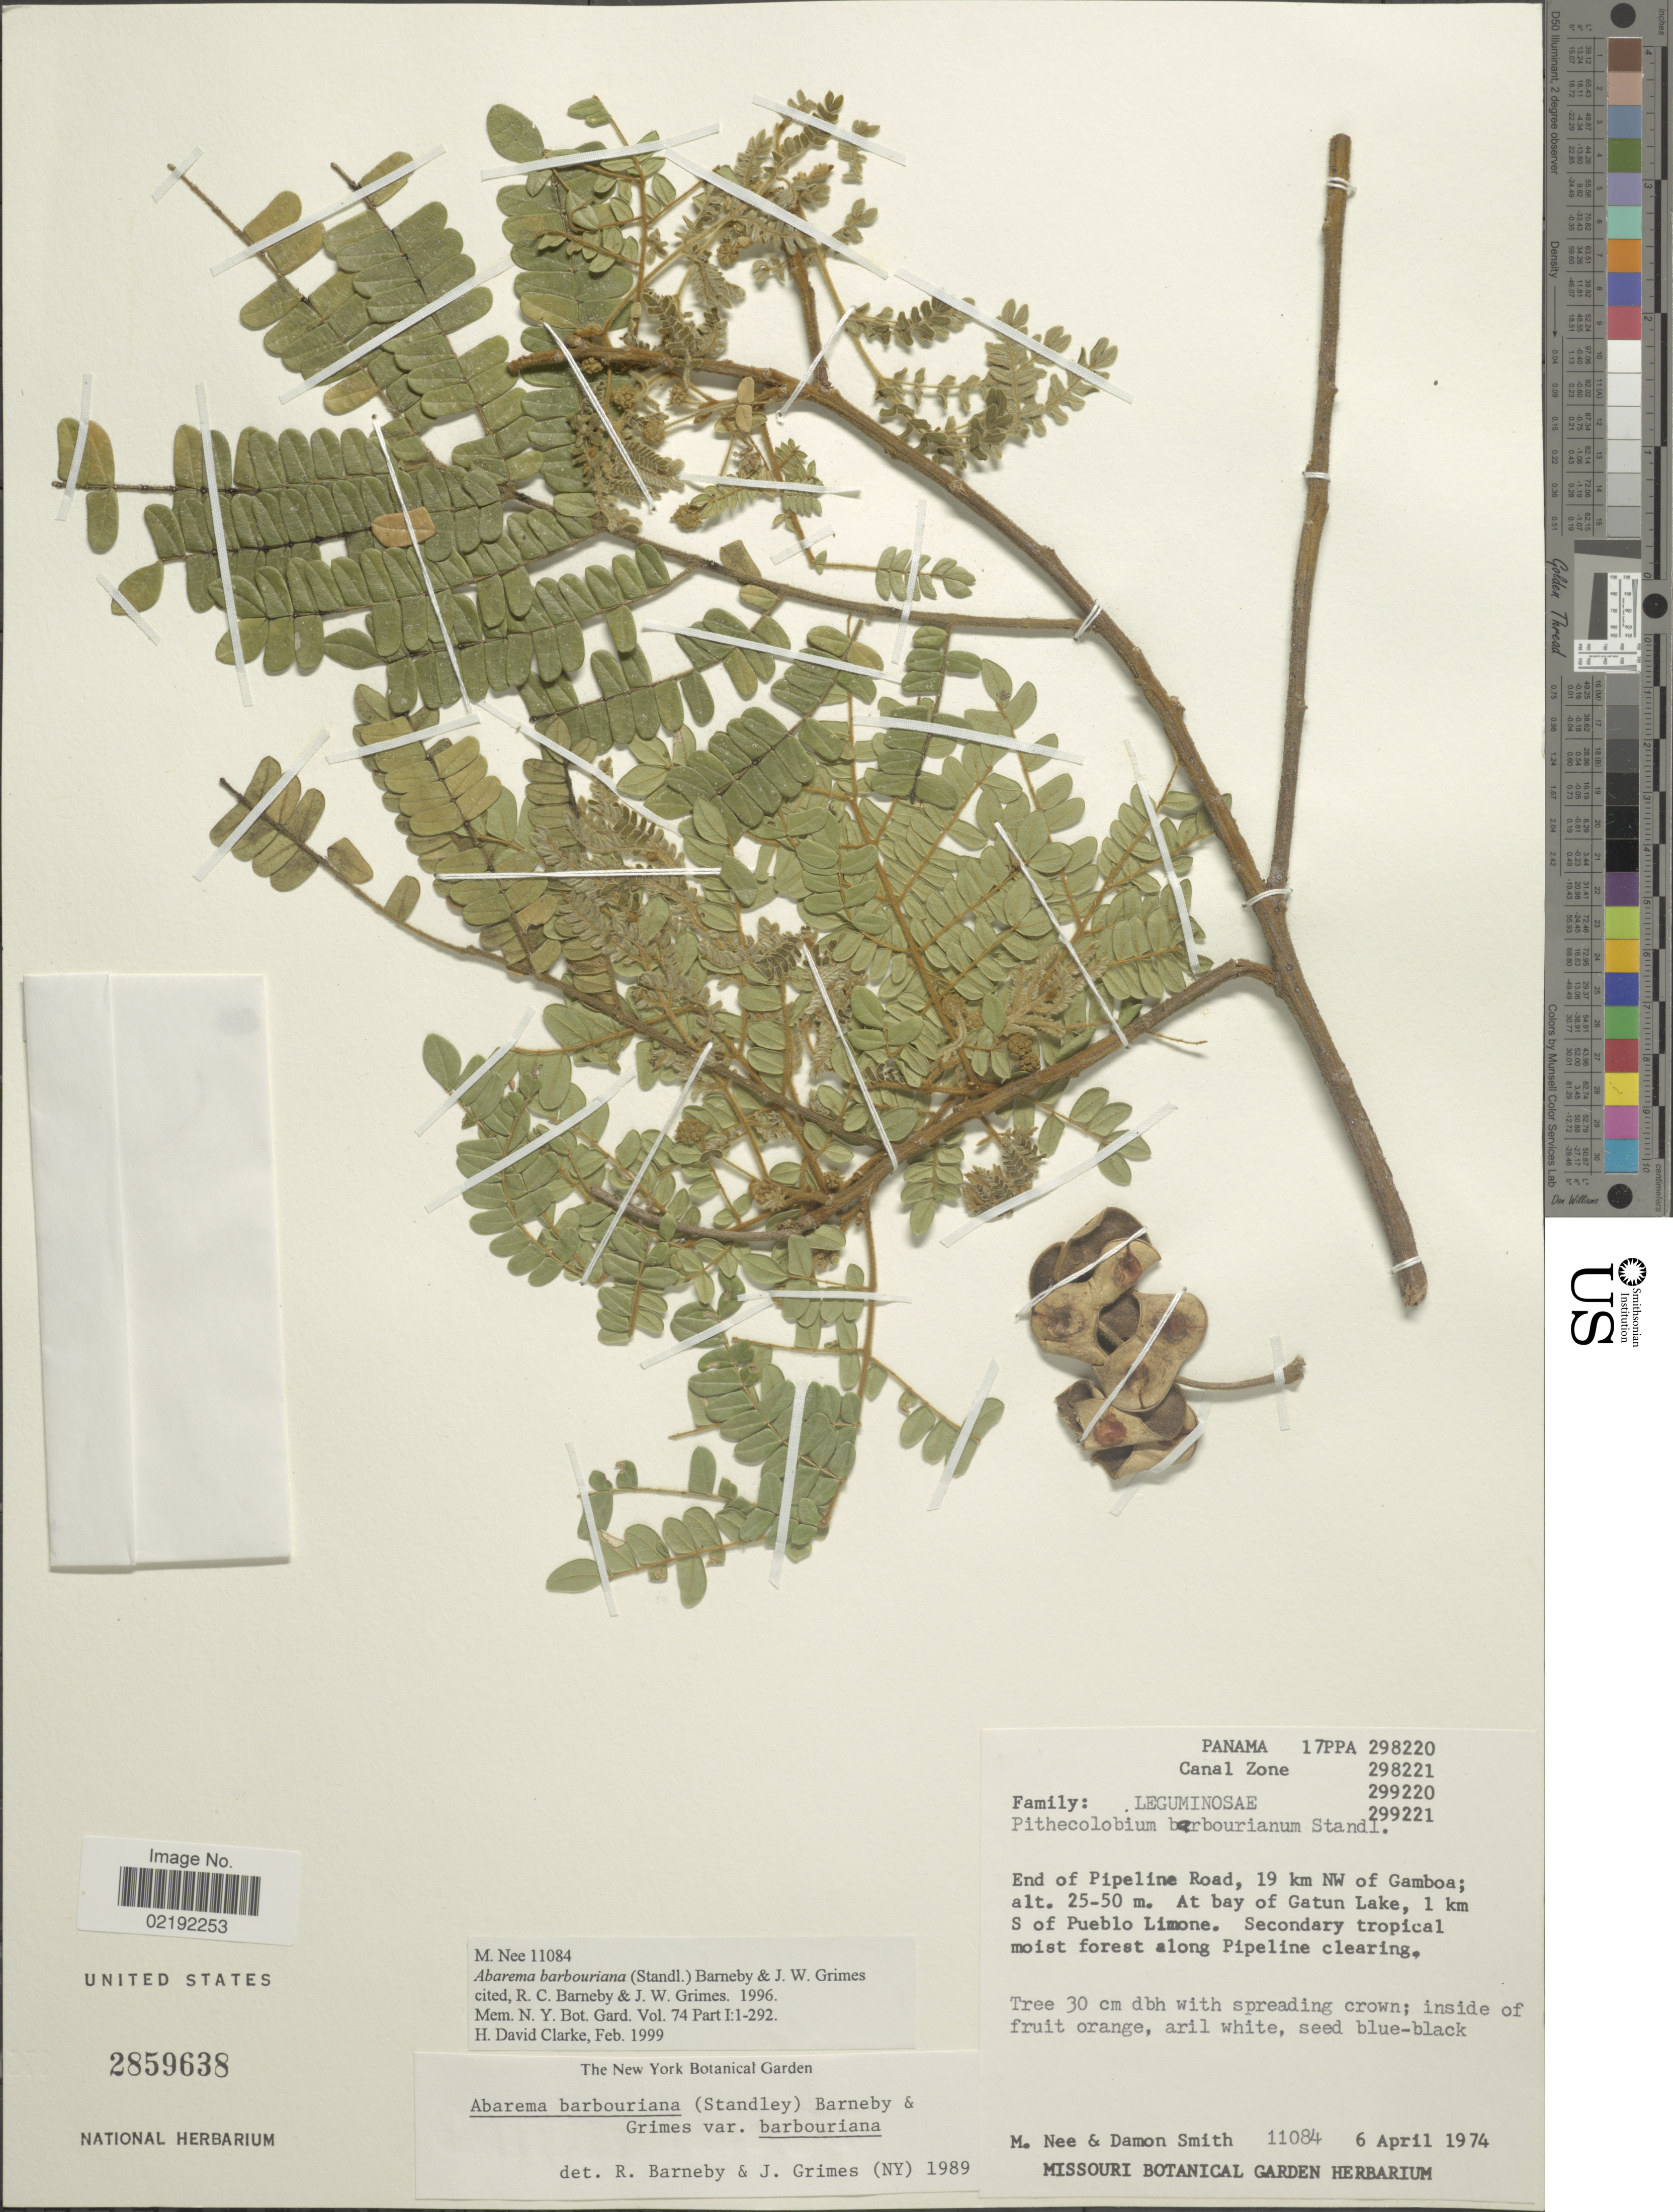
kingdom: Plantae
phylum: Tracheophyta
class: Magnoliopsida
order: Fabales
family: Fabaceae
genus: Abarema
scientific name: Abarema barbouriana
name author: (Standl.) Barneby & J.W. Grimes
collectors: M. Nee & D. A. Smith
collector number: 11084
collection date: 1974-04-06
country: Panama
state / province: Colón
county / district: Canal Zone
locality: Canal Zone, end of Pipeline Road, 19 km NE of Gamboa, at bay of Gatun Lake, 1 km S of Pueblo Limone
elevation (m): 25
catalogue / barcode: US 2859638